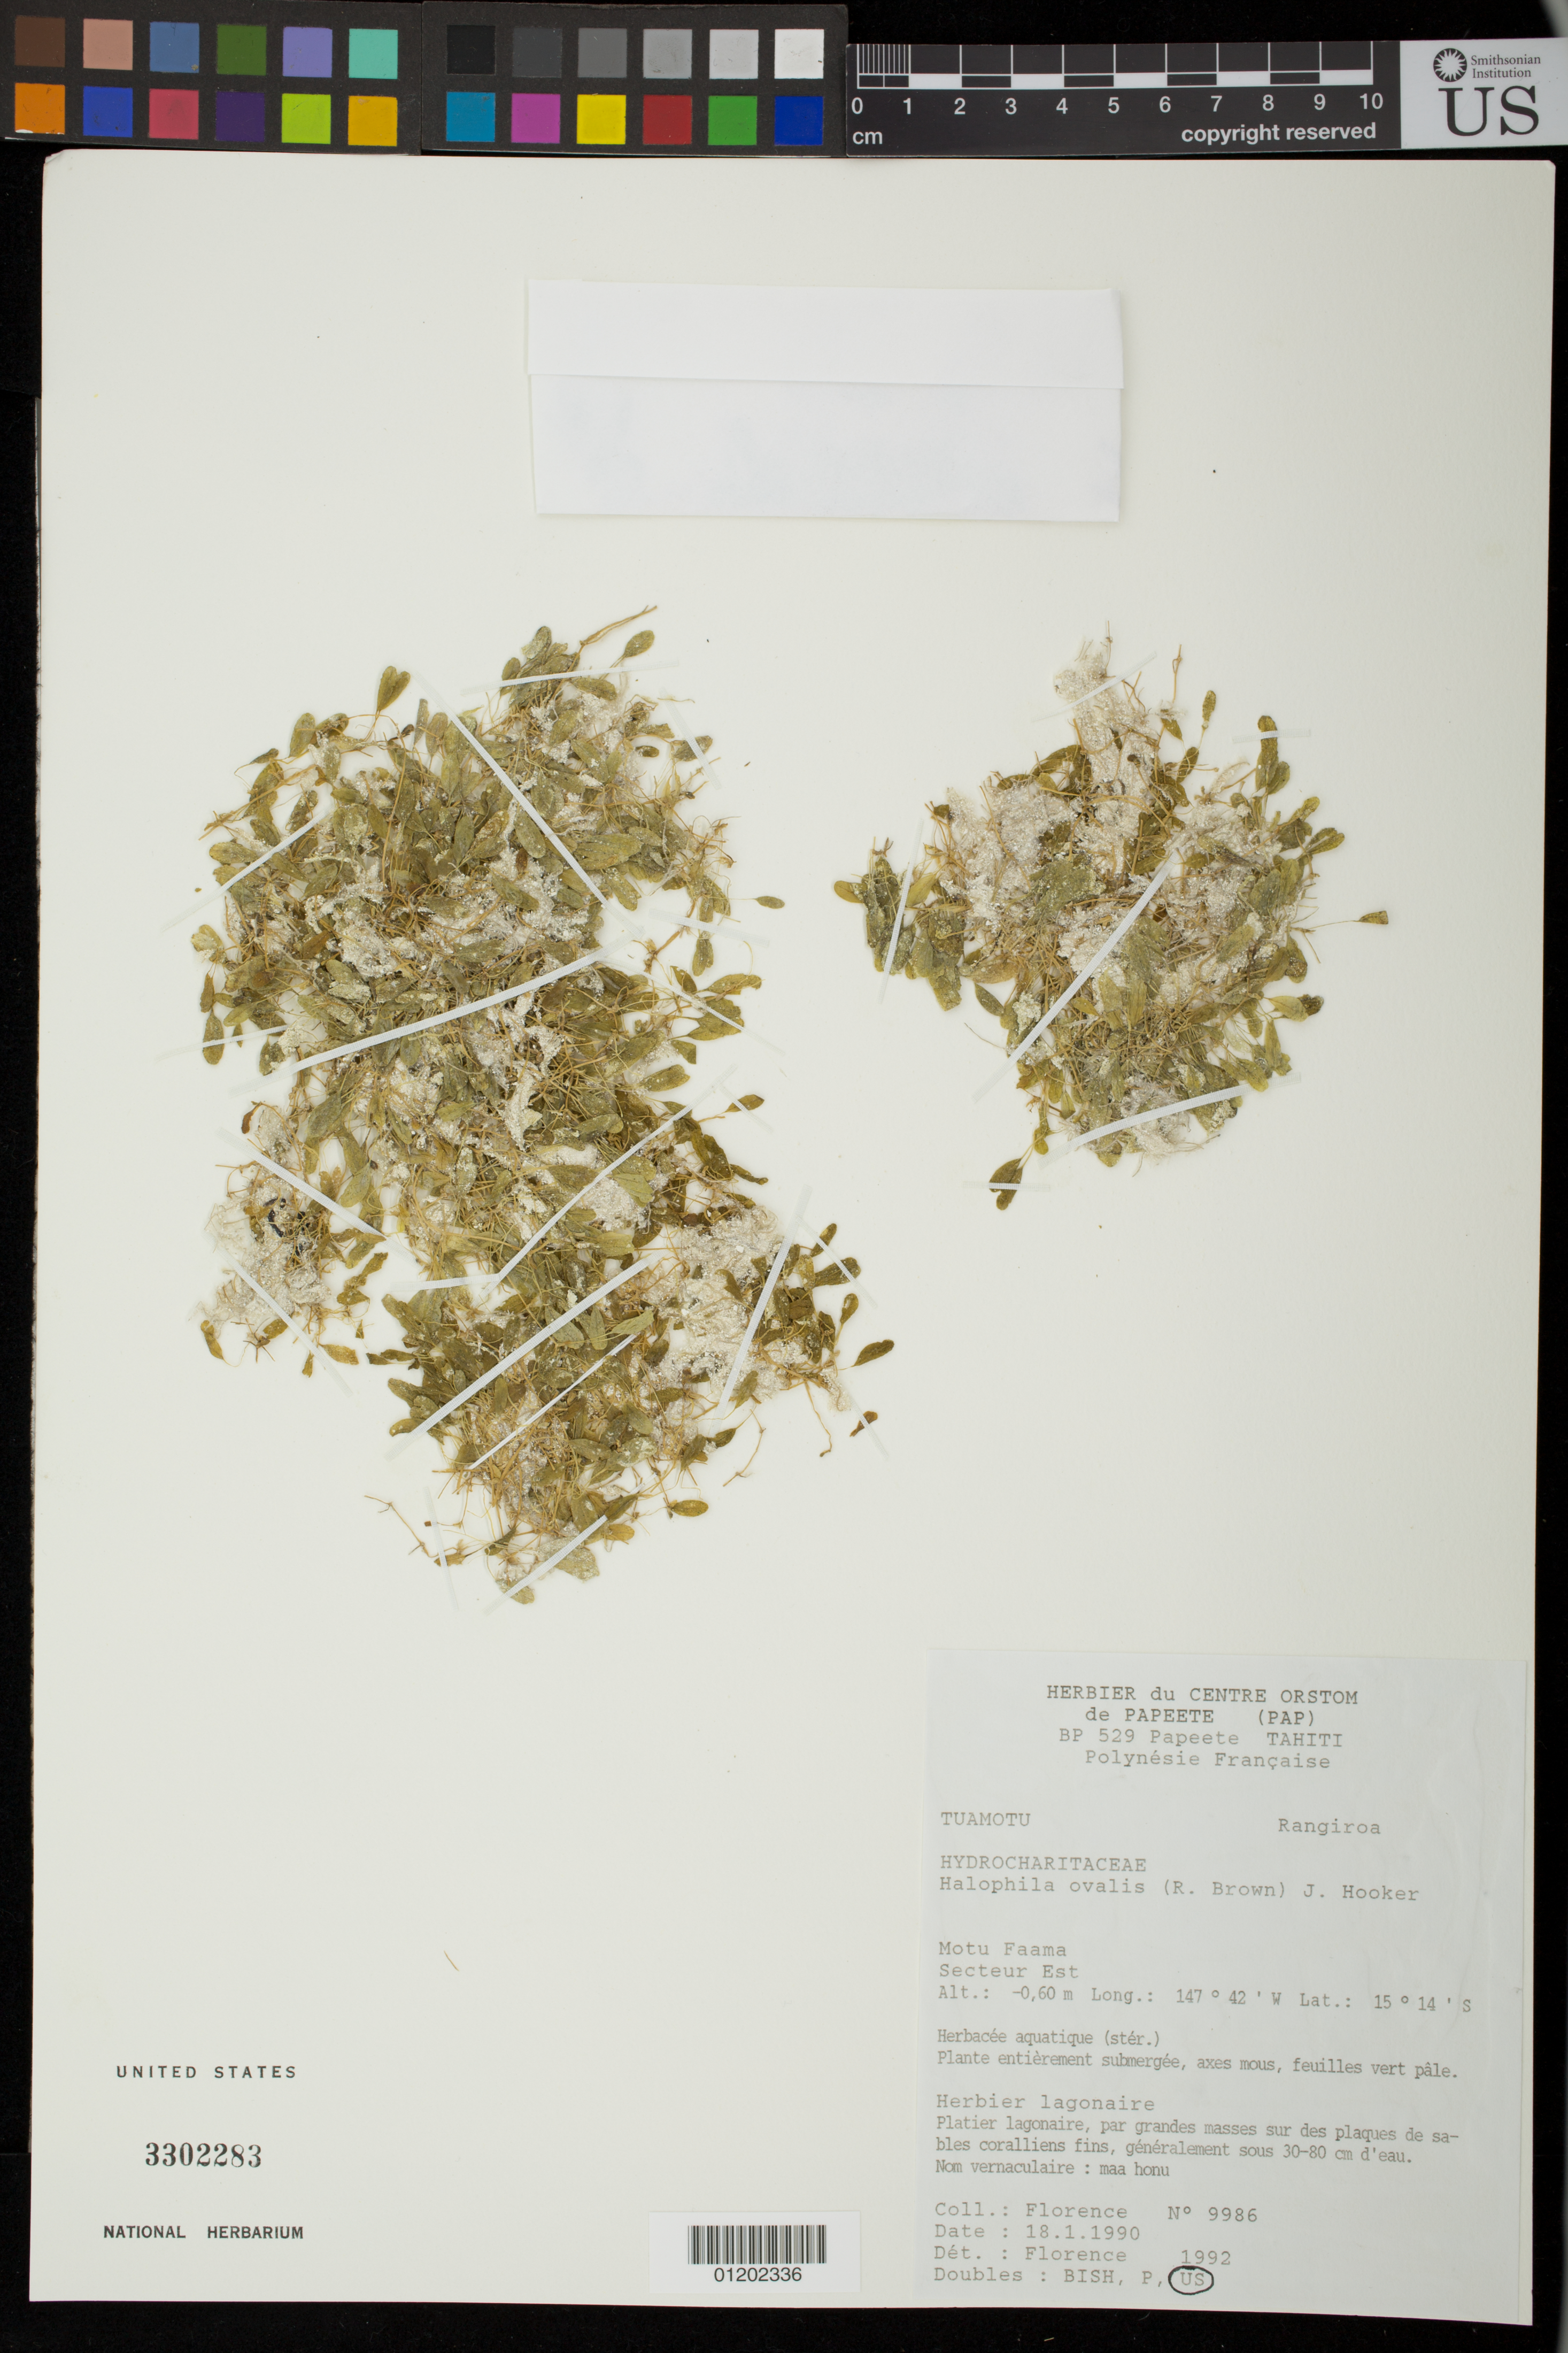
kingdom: Plantae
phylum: Tracheophyta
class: Liliopsida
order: Alismatales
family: Hydrocharitaceae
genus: Halophila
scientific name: Halophila ovalis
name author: (R. Br.) Hook. f.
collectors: J. Florence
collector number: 9986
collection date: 1990-01-18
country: French Polynesia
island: Rangiroa Atoll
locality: Motu Faama, Secteur Est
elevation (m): -0.6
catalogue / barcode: US 3302283